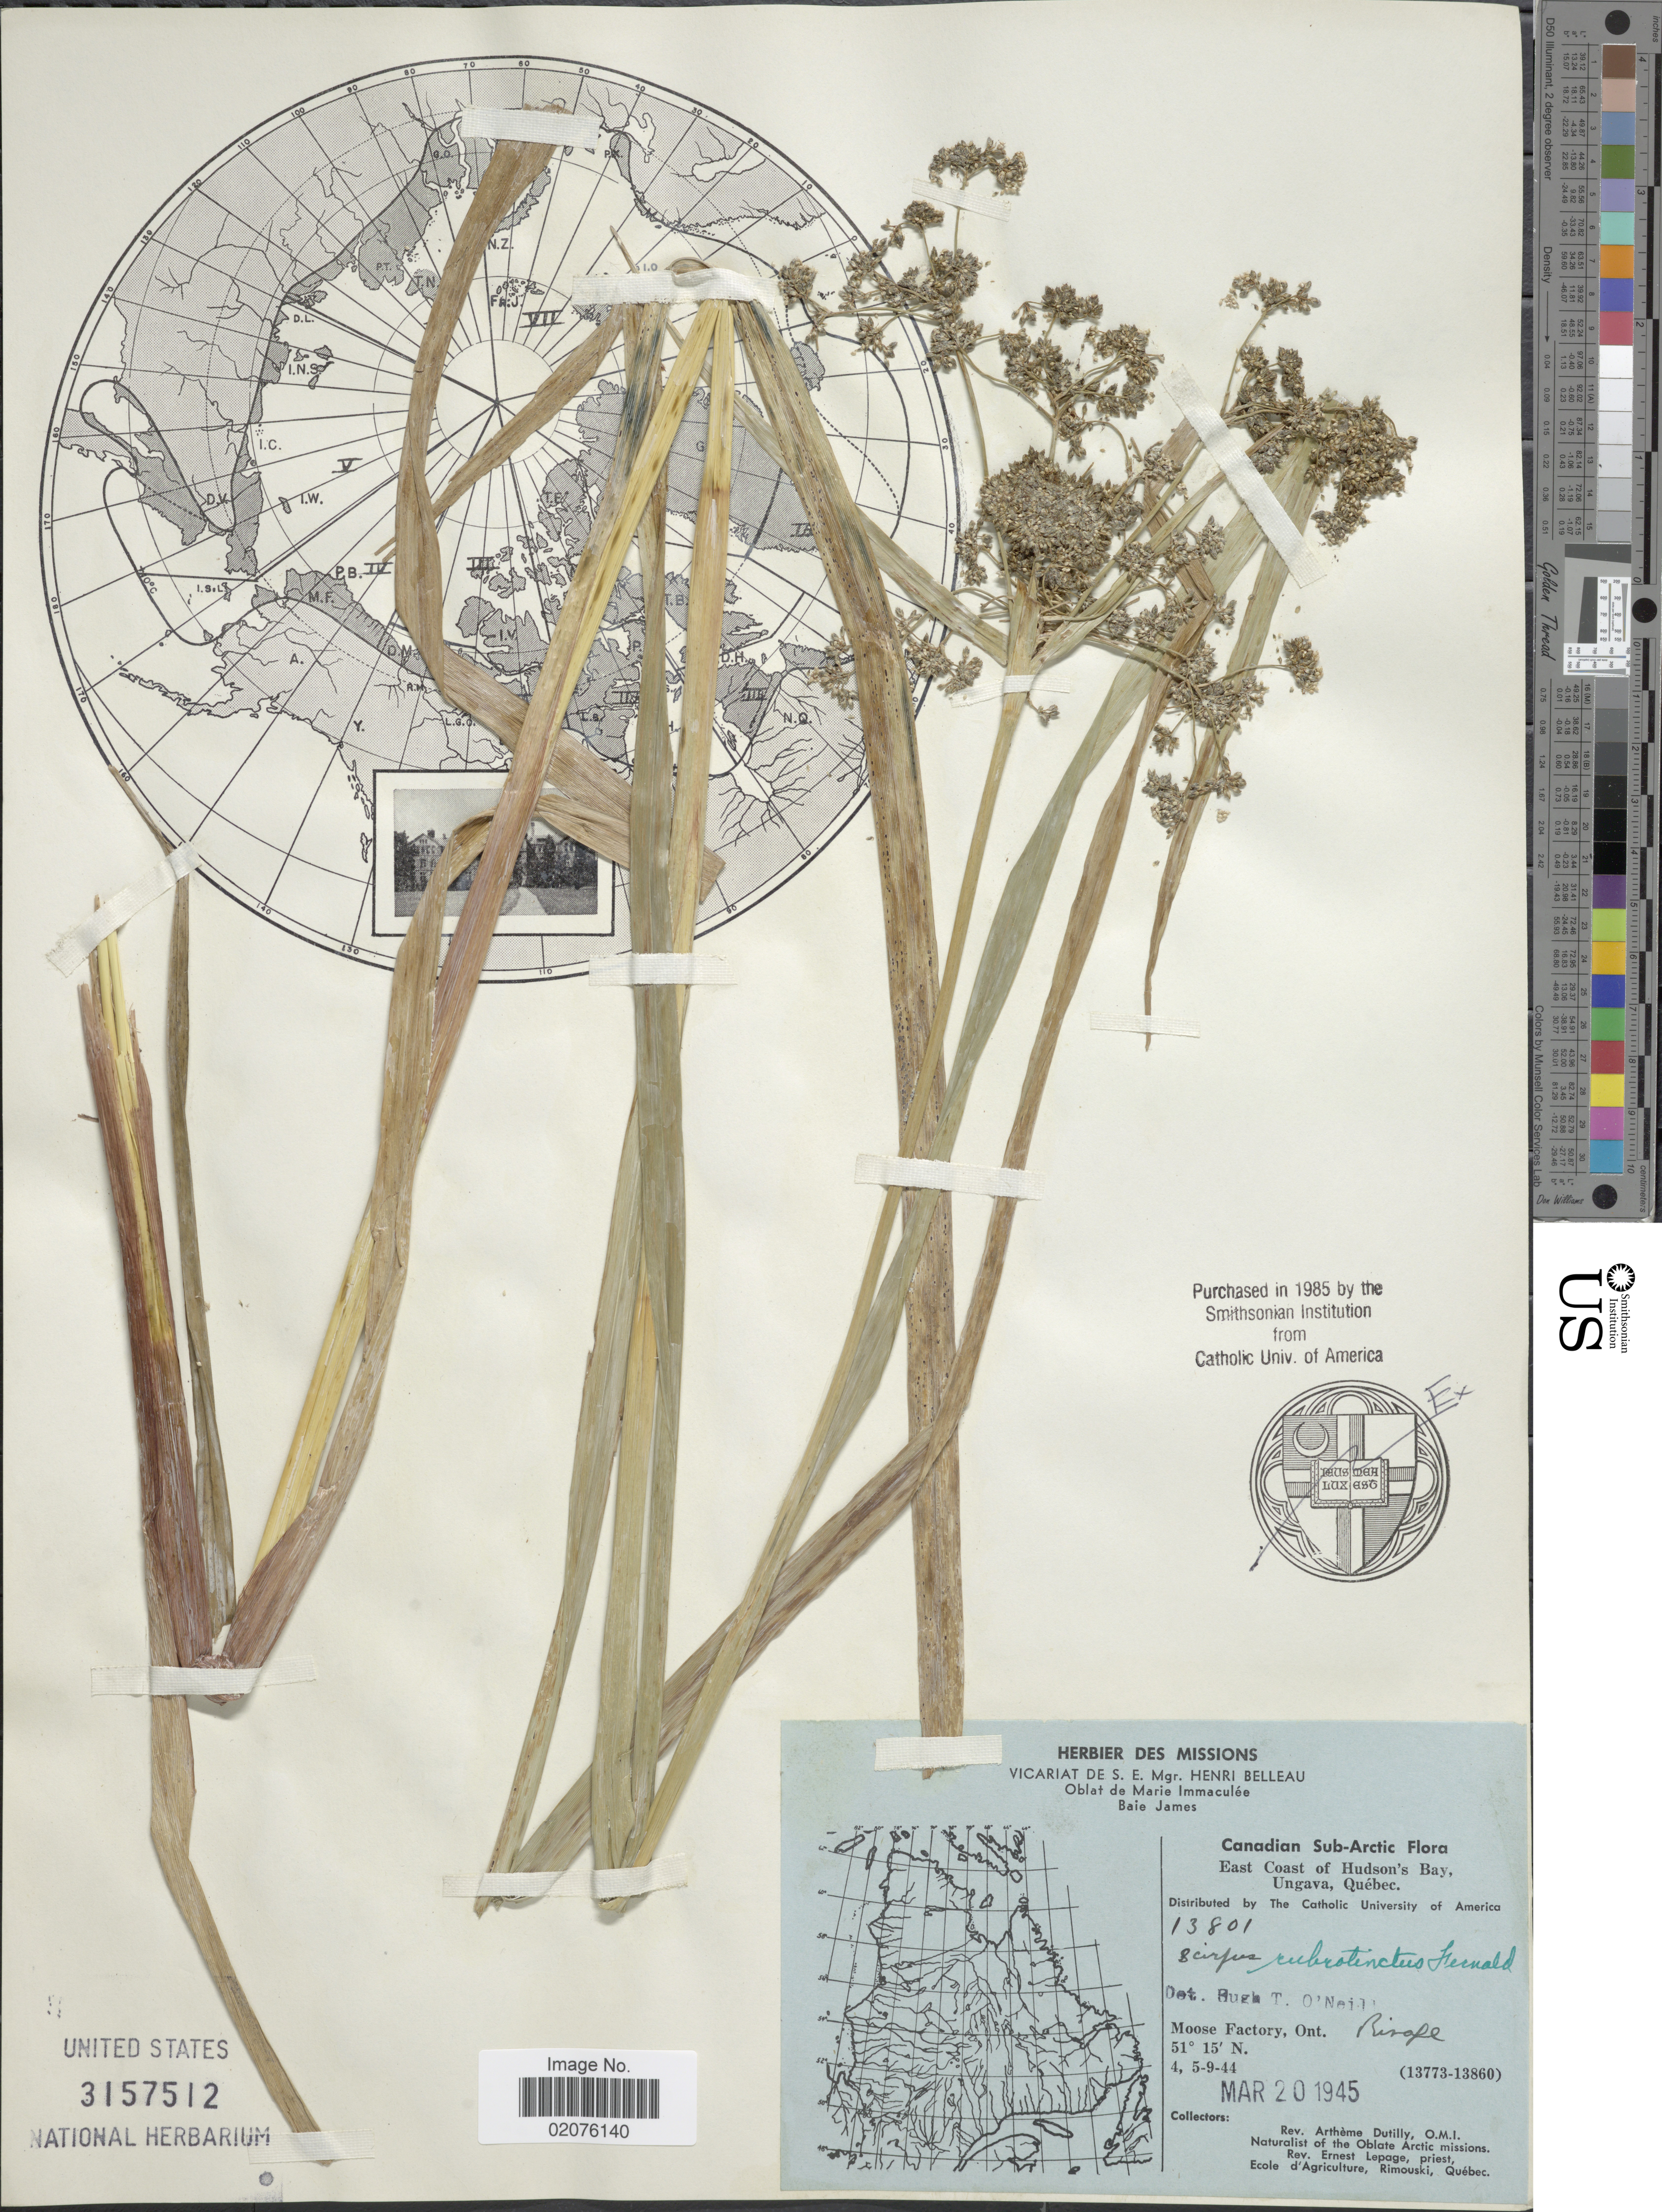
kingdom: Plantae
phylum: Tracheophyta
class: Liliopsida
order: Poales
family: Cyperaceae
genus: Scirpus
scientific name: Scirpus microcarpus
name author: J. Presl & C. Presl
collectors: A. Dutilly & E. Lepage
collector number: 1380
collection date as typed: Transcribed d/m/y: 4/9/44 to 5/9/44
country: Canada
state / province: Ontario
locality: Sub-Arctic, East Coast of Hudson's Bay Quebec, Ungava, Moose Factory, Ont.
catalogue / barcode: US 3157512